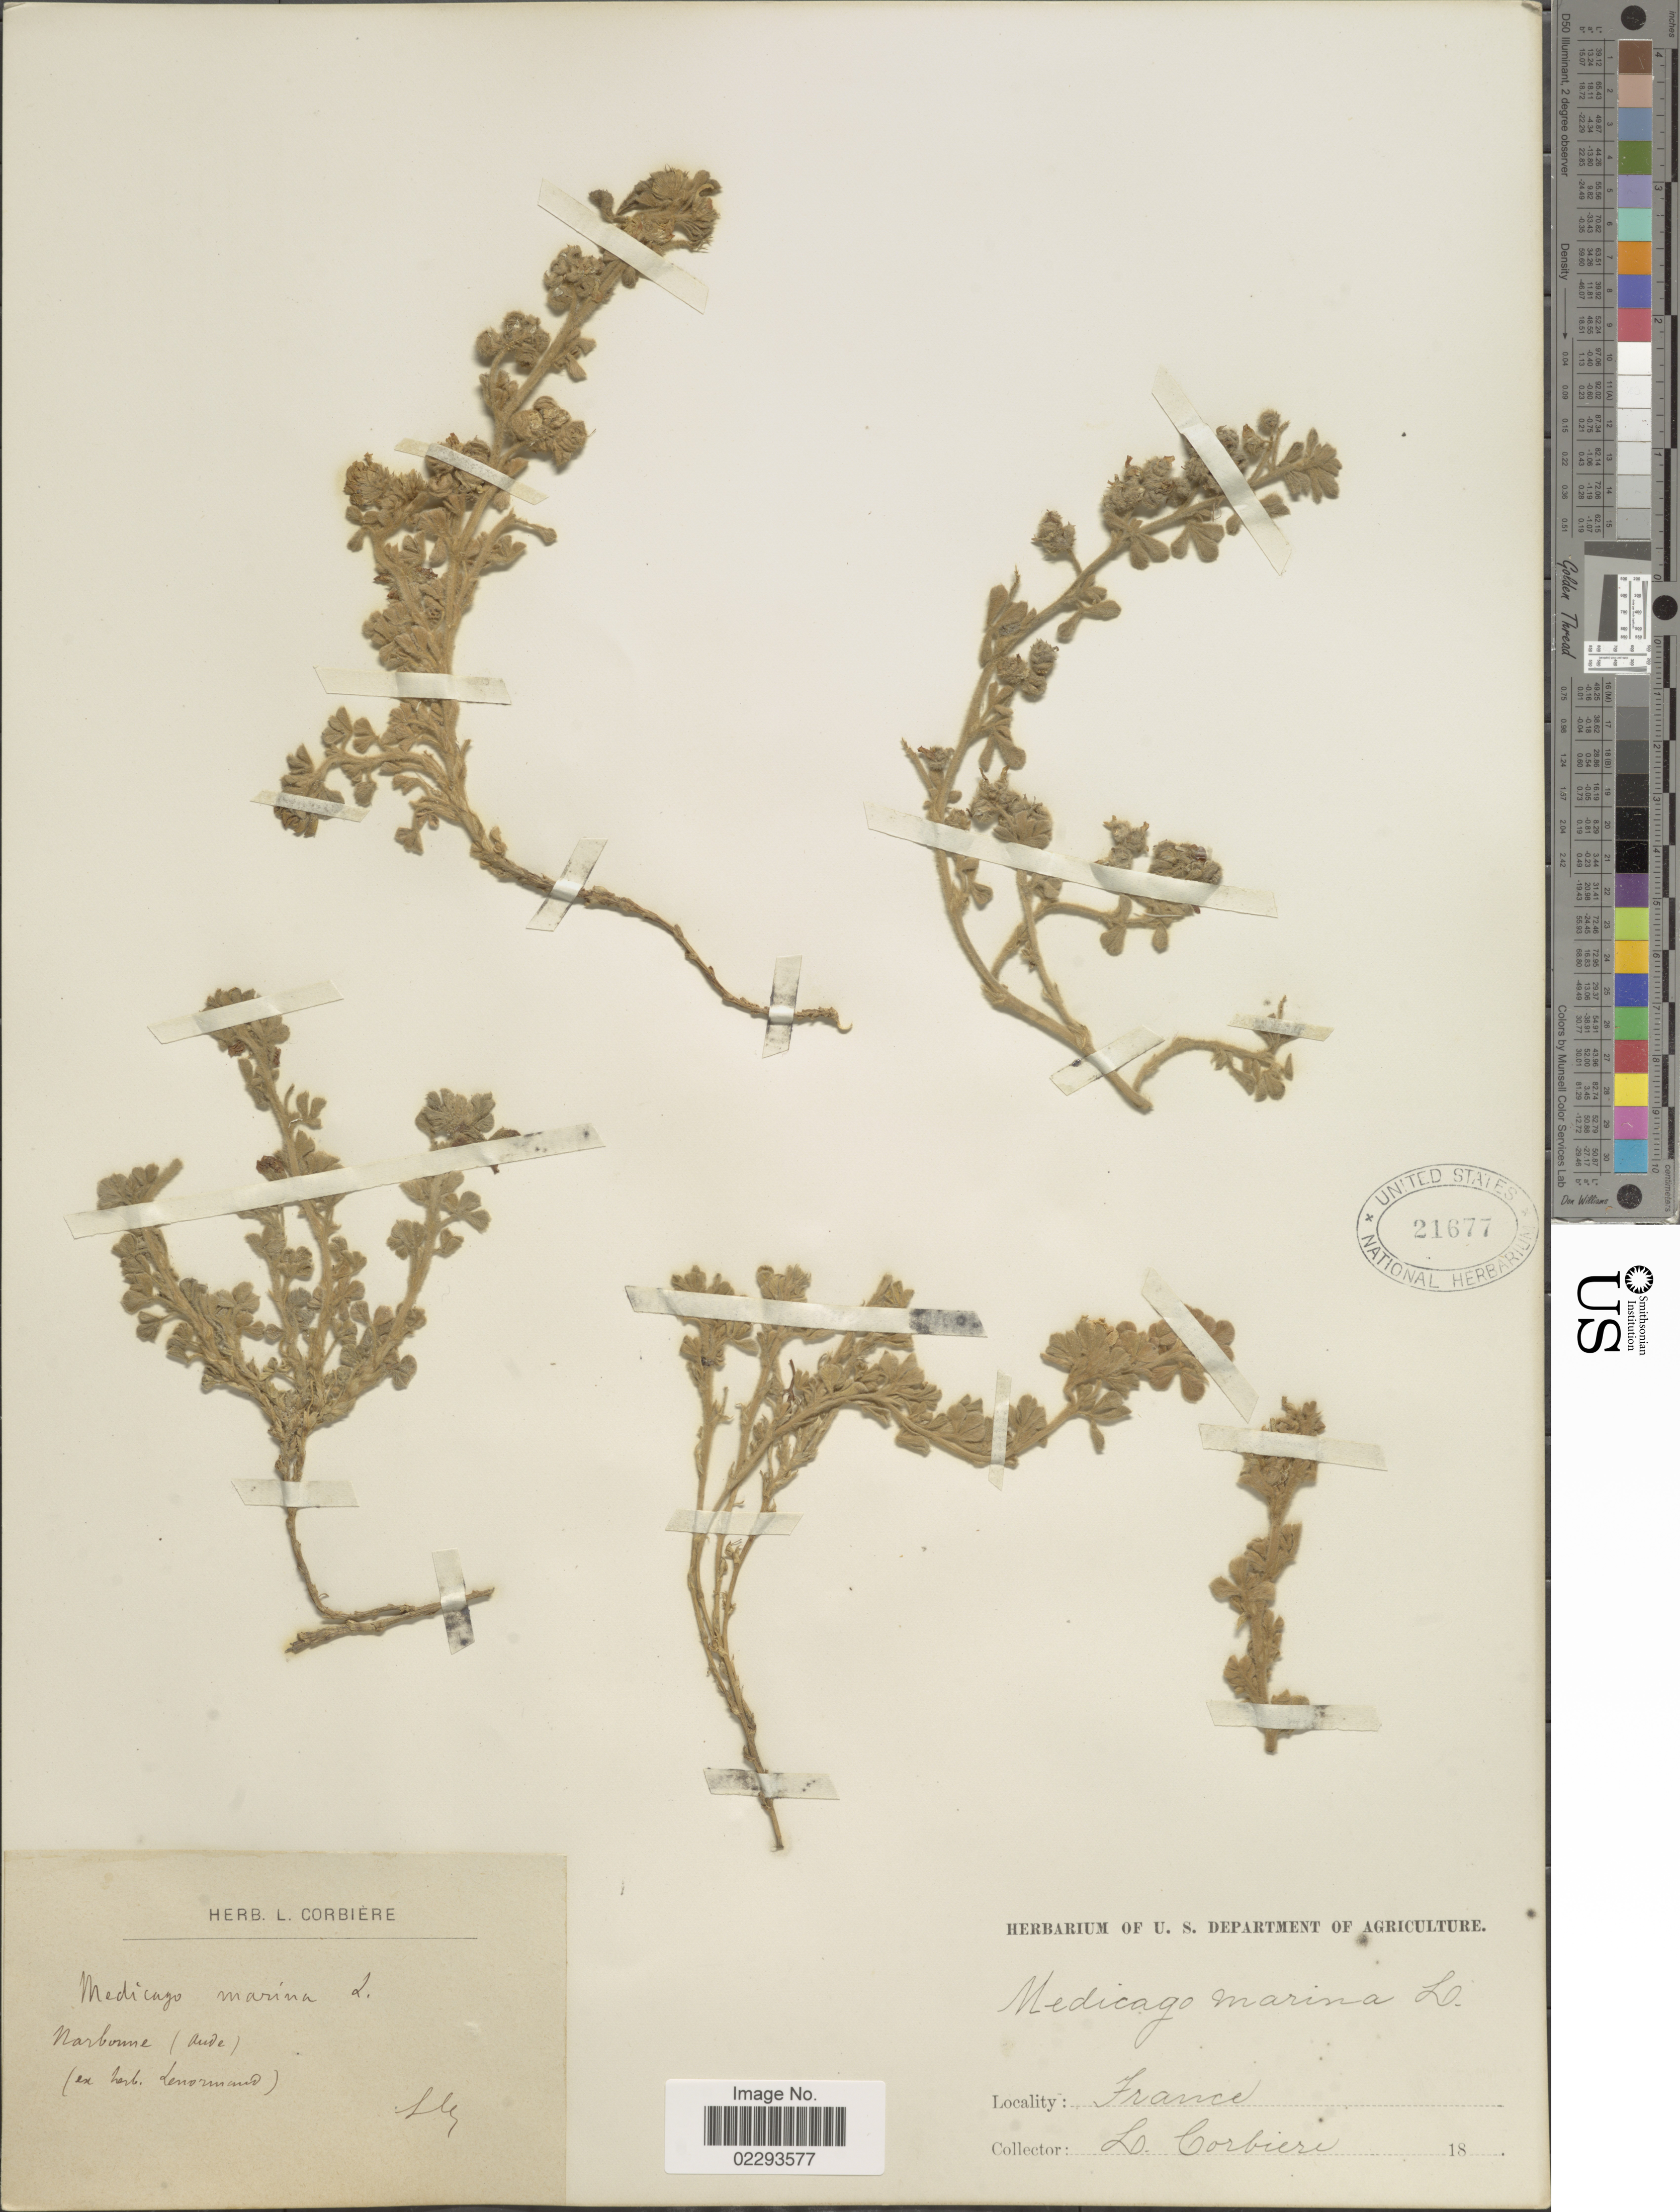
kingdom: Plantae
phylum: Tracheophyta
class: Magnoliopsida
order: Fabales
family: Fabaceae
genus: Medicago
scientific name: Medicago marina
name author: L.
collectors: L. Corbière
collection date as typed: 18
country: France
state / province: Occitanie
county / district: Aude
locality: Narboume (aude) [interpreted]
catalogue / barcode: US 21677